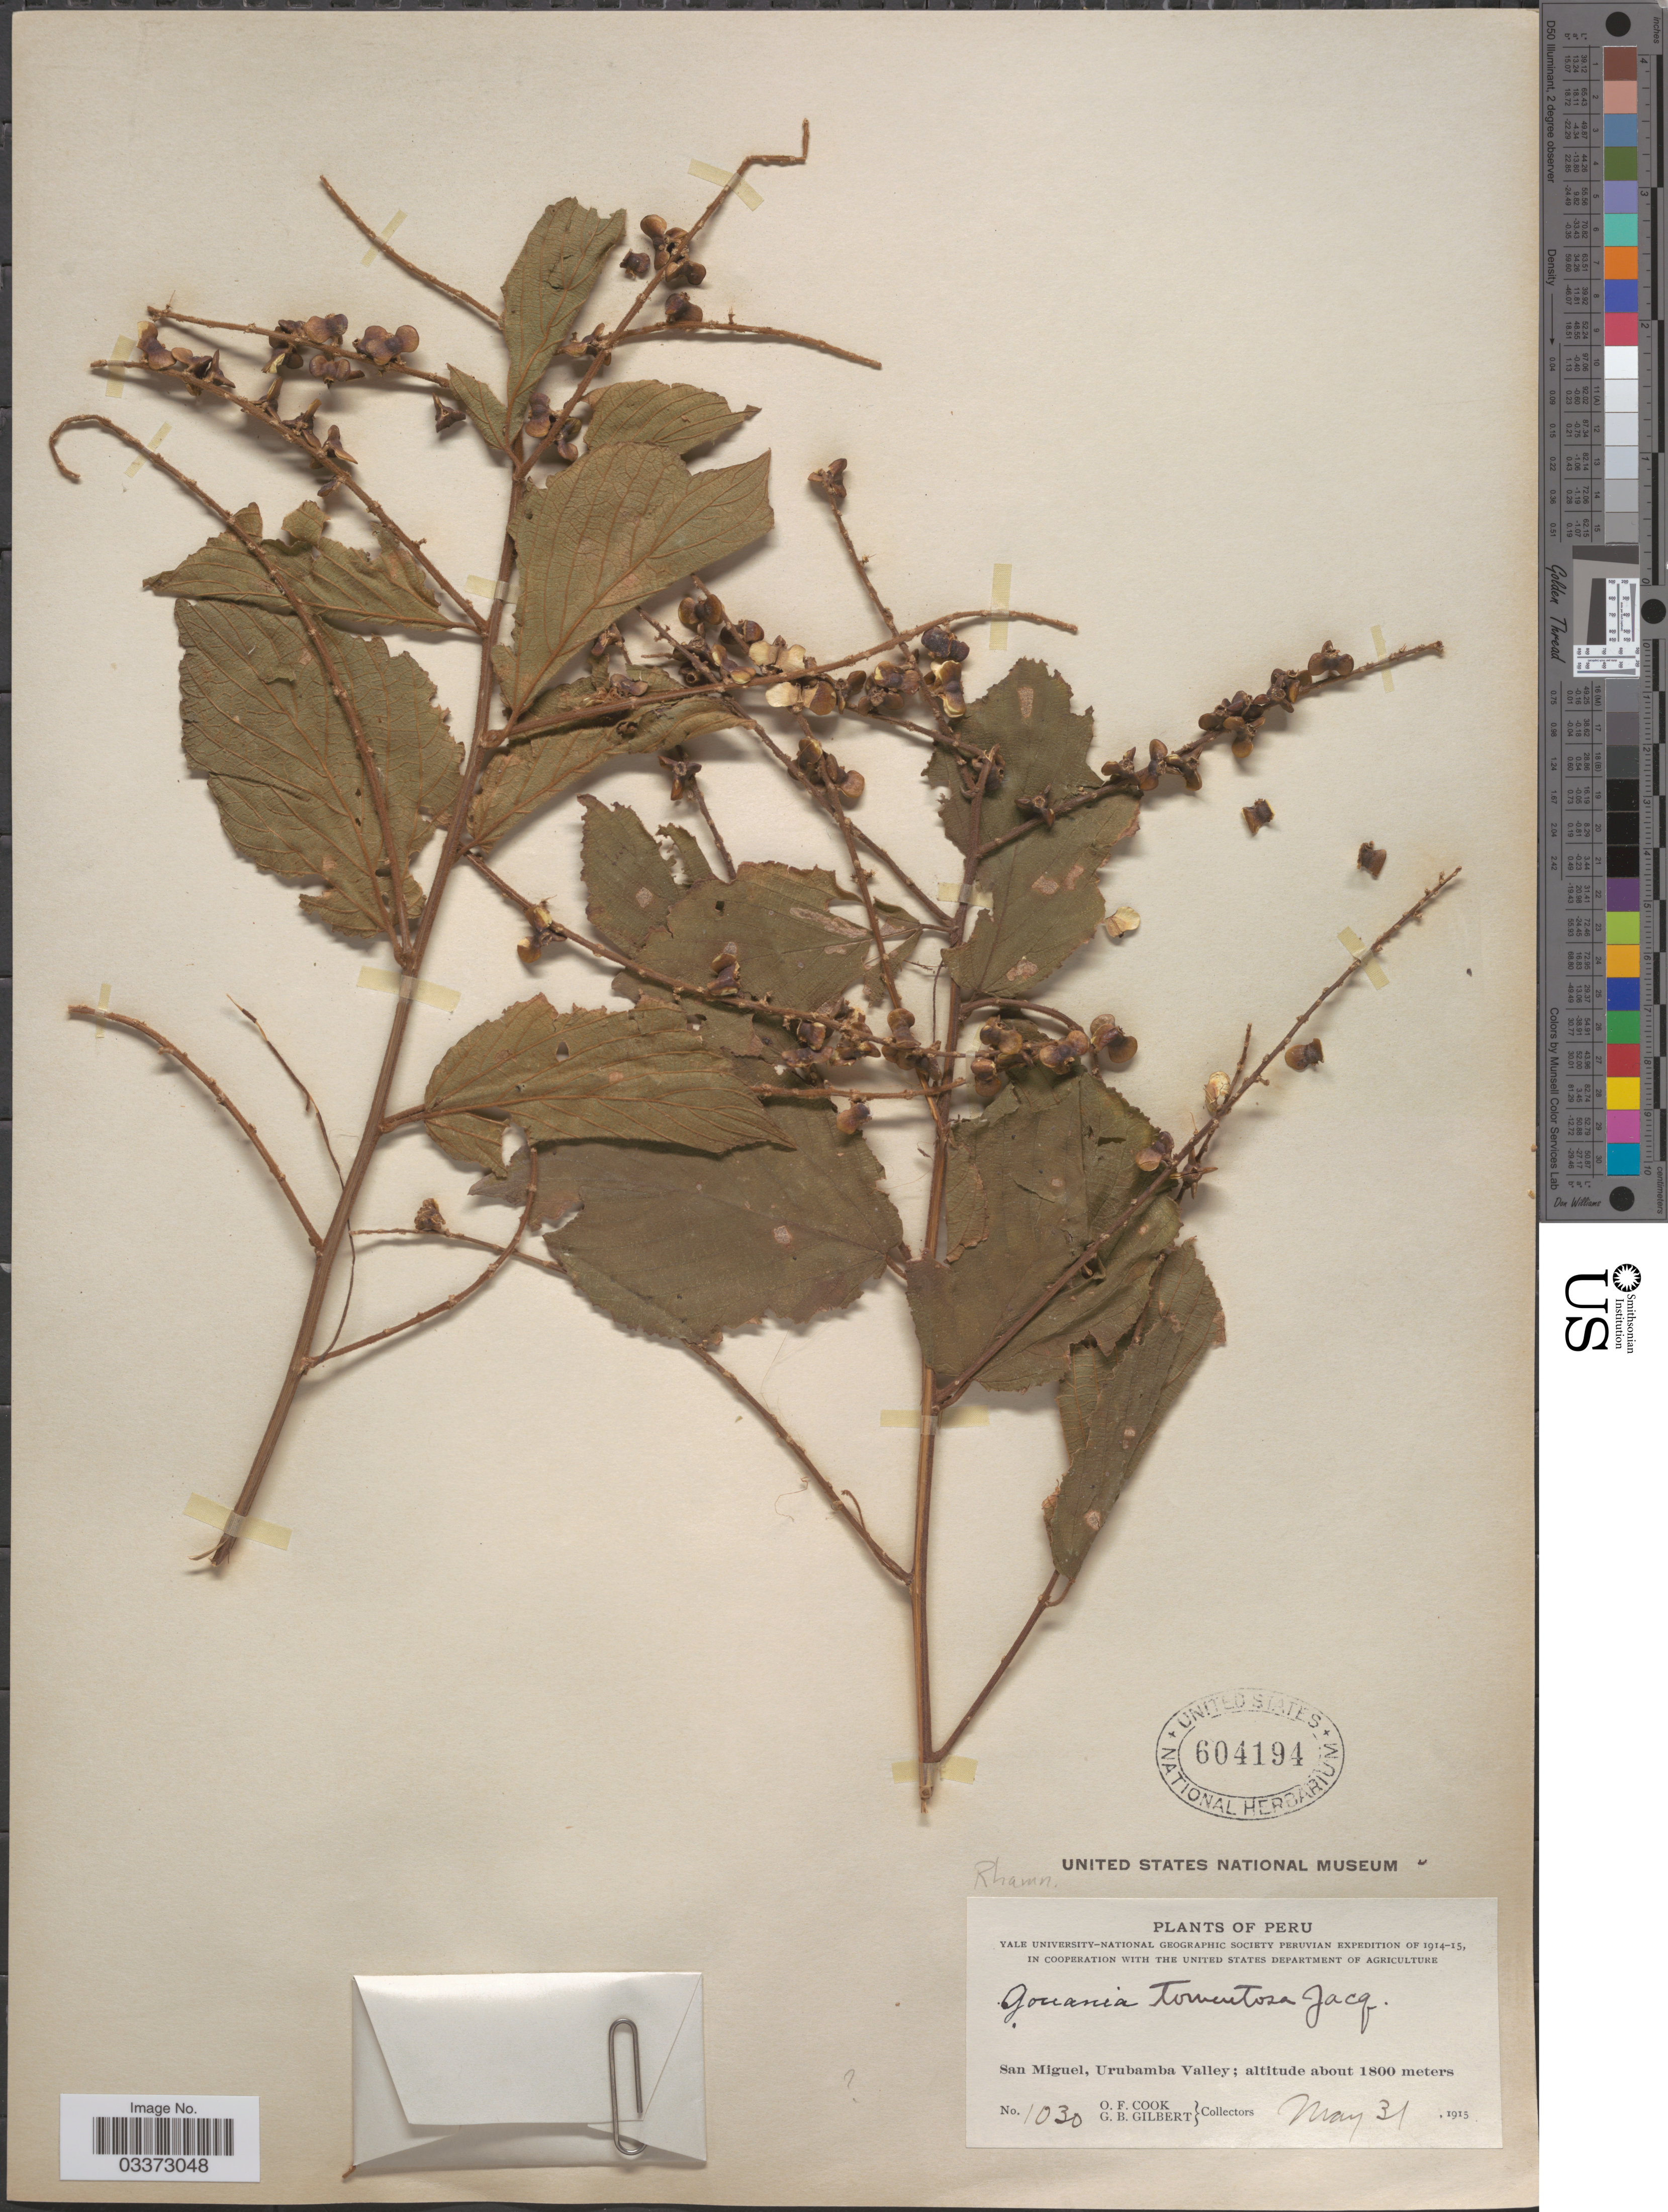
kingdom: Plantae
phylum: Tracheophyta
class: Magnoliopsida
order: Rosales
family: Rhamnaceae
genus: Gouania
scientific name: Gouania polygama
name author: (Jacq.) Urb.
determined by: Figueira, Mauricio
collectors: O. F. Cook & G. B. Gilbert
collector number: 1030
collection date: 1915-05-31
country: Peru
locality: San Miguel, Urubamba Valley.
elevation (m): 1800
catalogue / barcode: US 604194